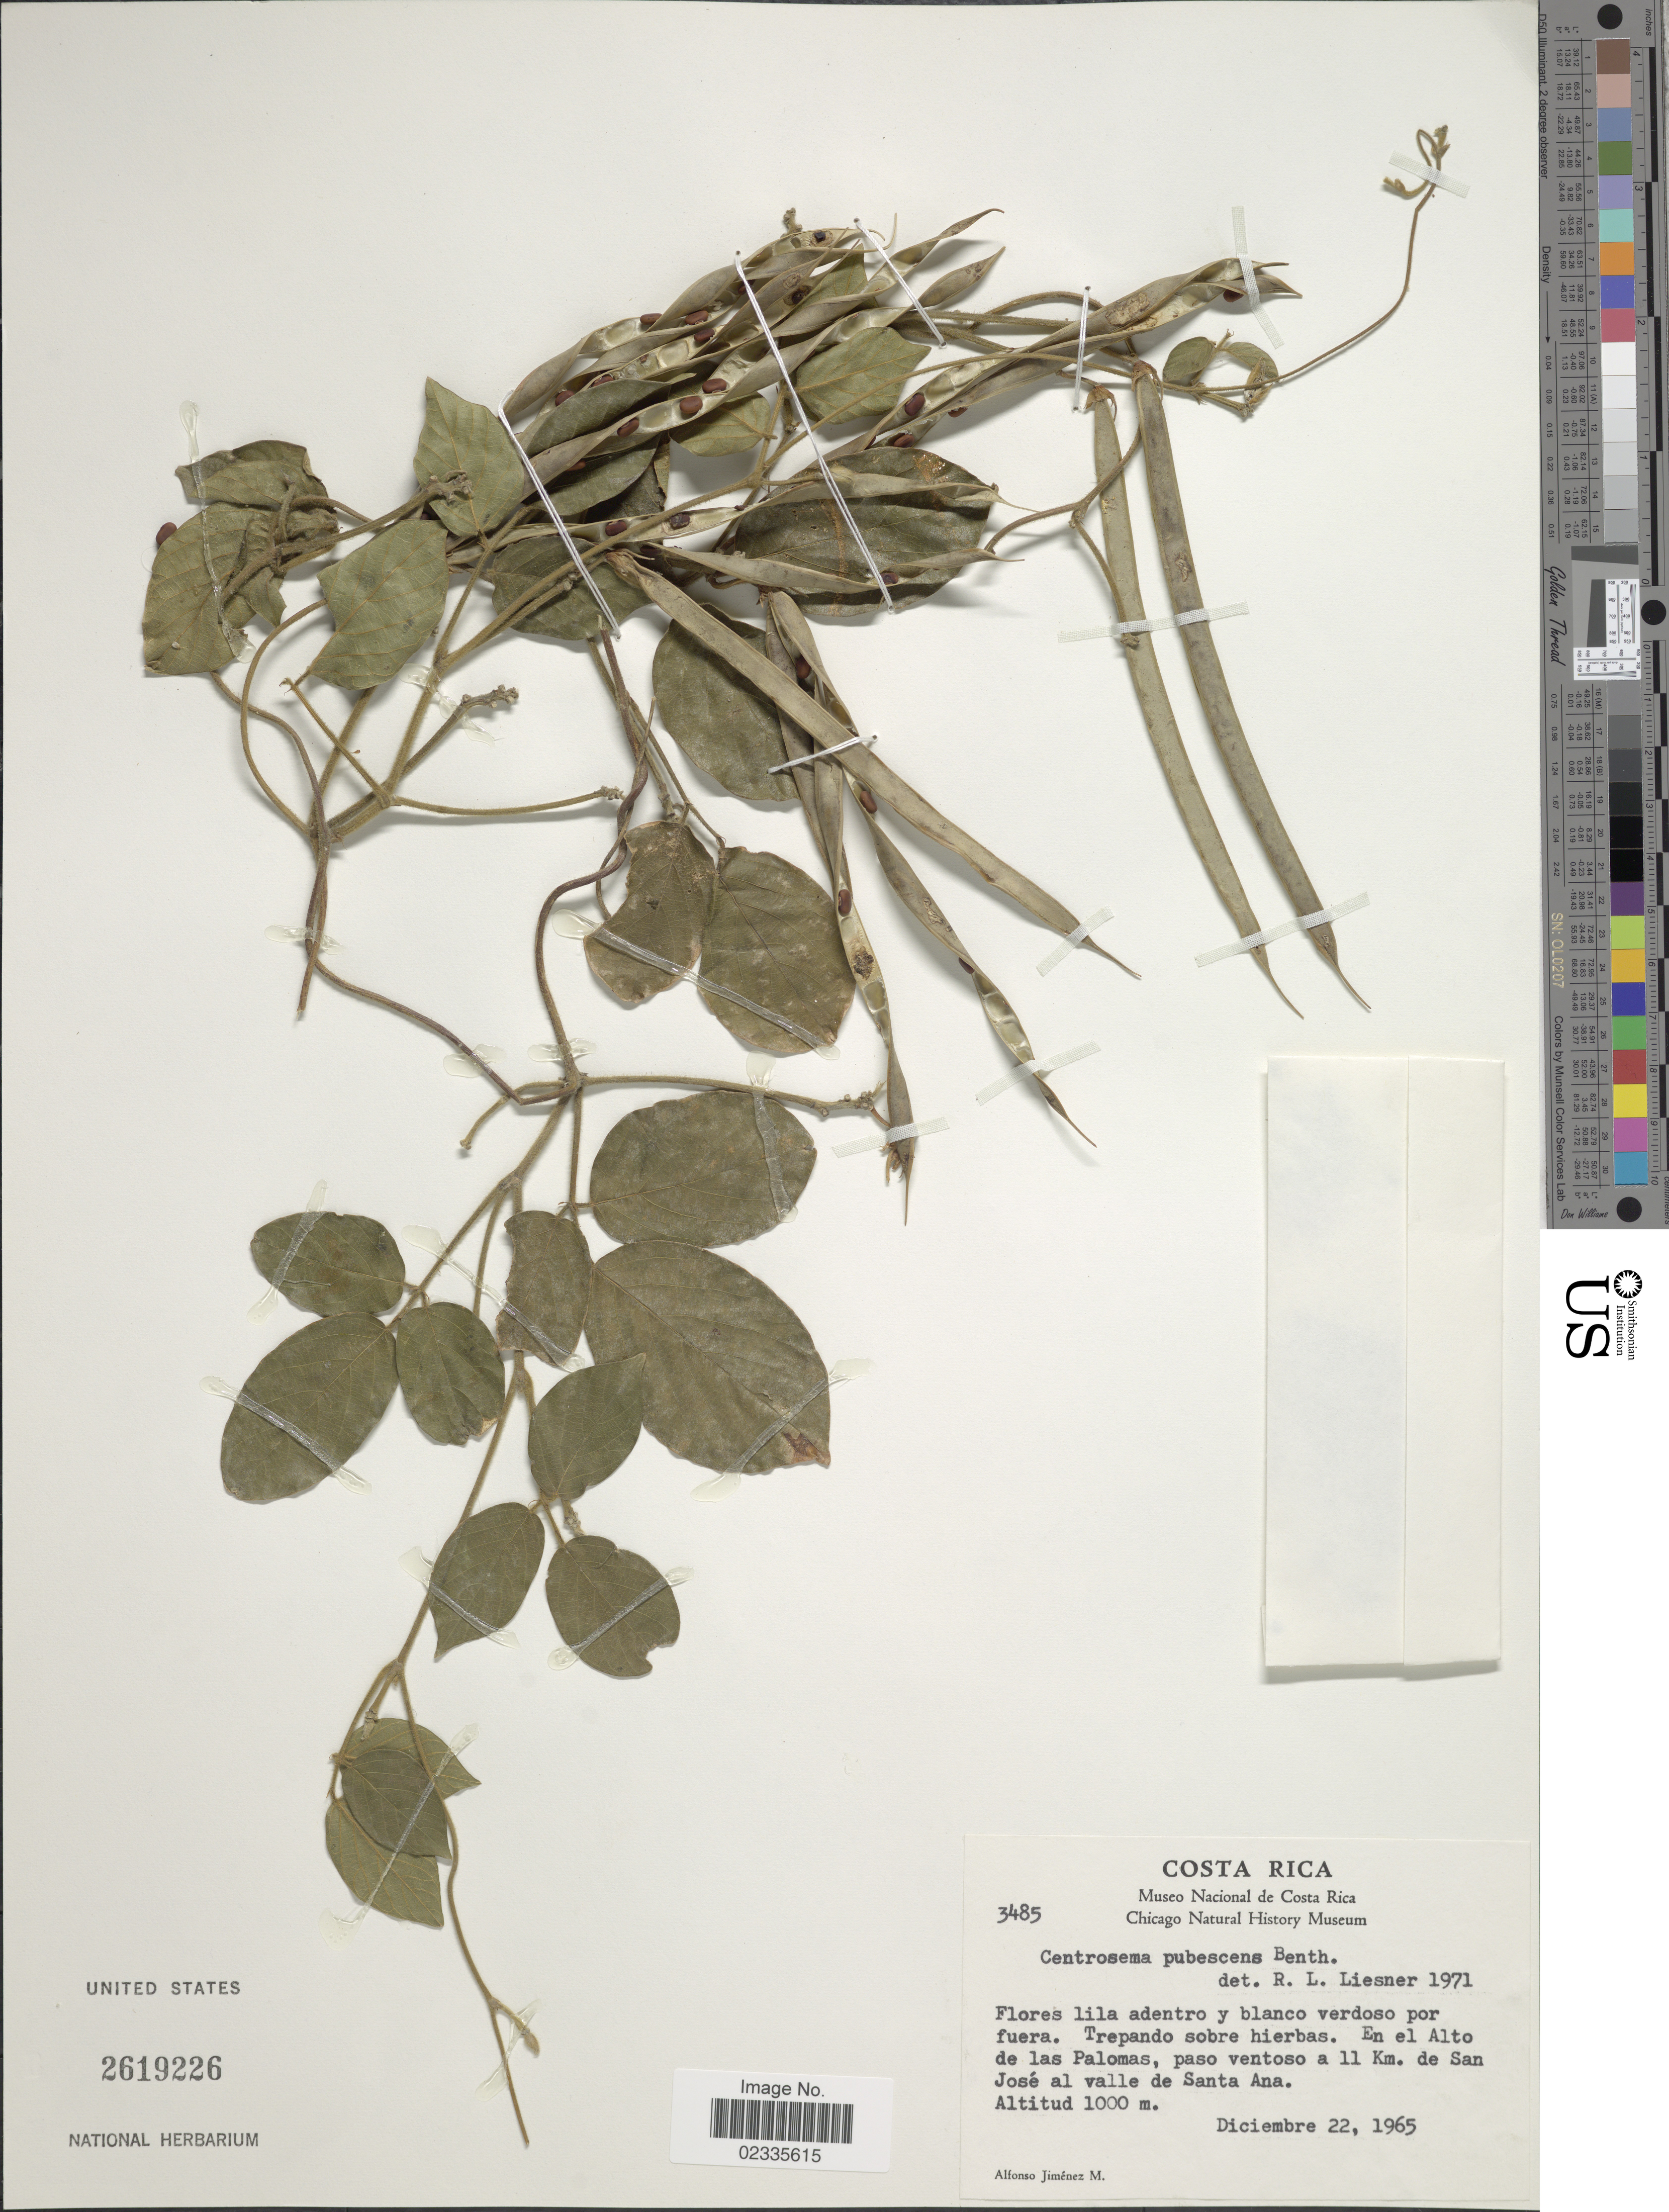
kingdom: Plantae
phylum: Tracheophyta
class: Magnoliopsida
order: Fabales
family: Fabaceae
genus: Centrosema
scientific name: Centrosema pubescens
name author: Benth.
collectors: A. Jimenez M.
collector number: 3485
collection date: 1965-12-22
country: Costa Rica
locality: En el Alto de las Palomas, paso ventoso a 11 km. de San Jose al valle de Santa Ana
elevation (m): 1000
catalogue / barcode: US 2619226